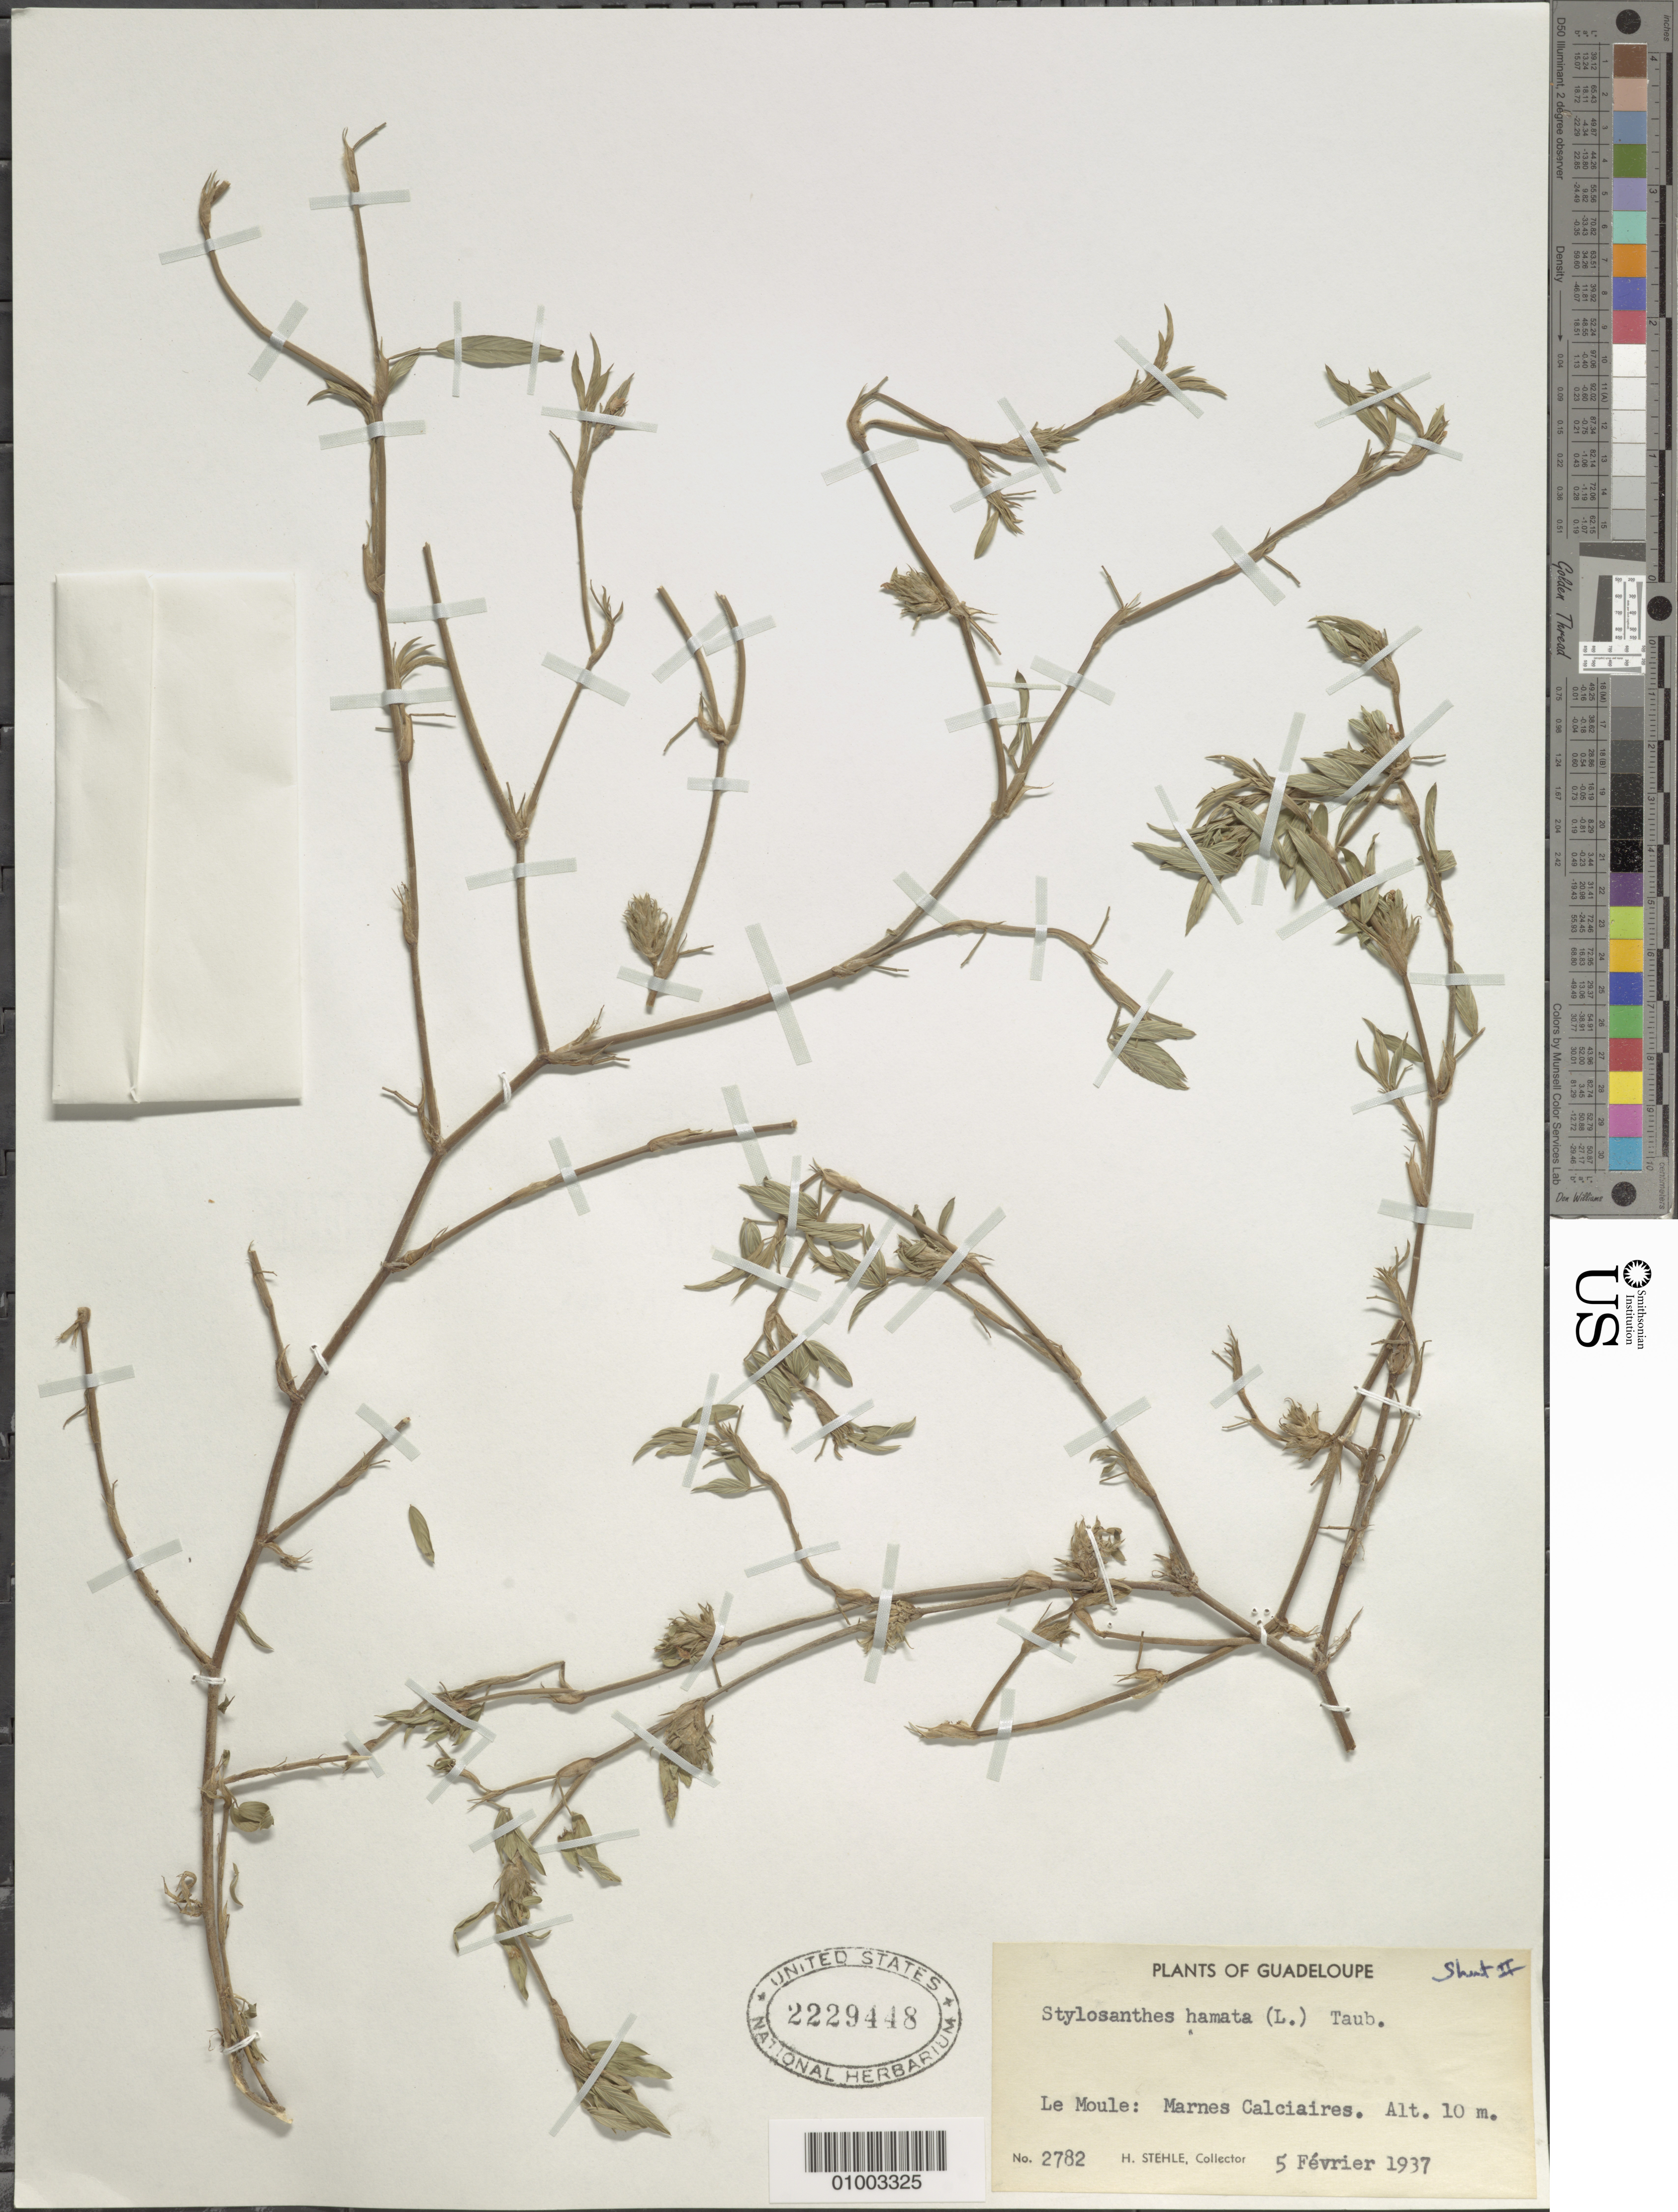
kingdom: Plantae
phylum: Tracheophyta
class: Magnoliopsida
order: Fabales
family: Fabaceae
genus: Stylosanthes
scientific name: Stylosanthes hamata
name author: (L.) Taub.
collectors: H. Stehlé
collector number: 2782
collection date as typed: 05 Feb 1937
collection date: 1937-02-05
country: Guadeloupe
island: Basse Terre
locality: Le Moule, Marnes Calciaires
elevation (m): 10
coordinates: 0 N, 0 E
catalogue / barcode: US 2229448